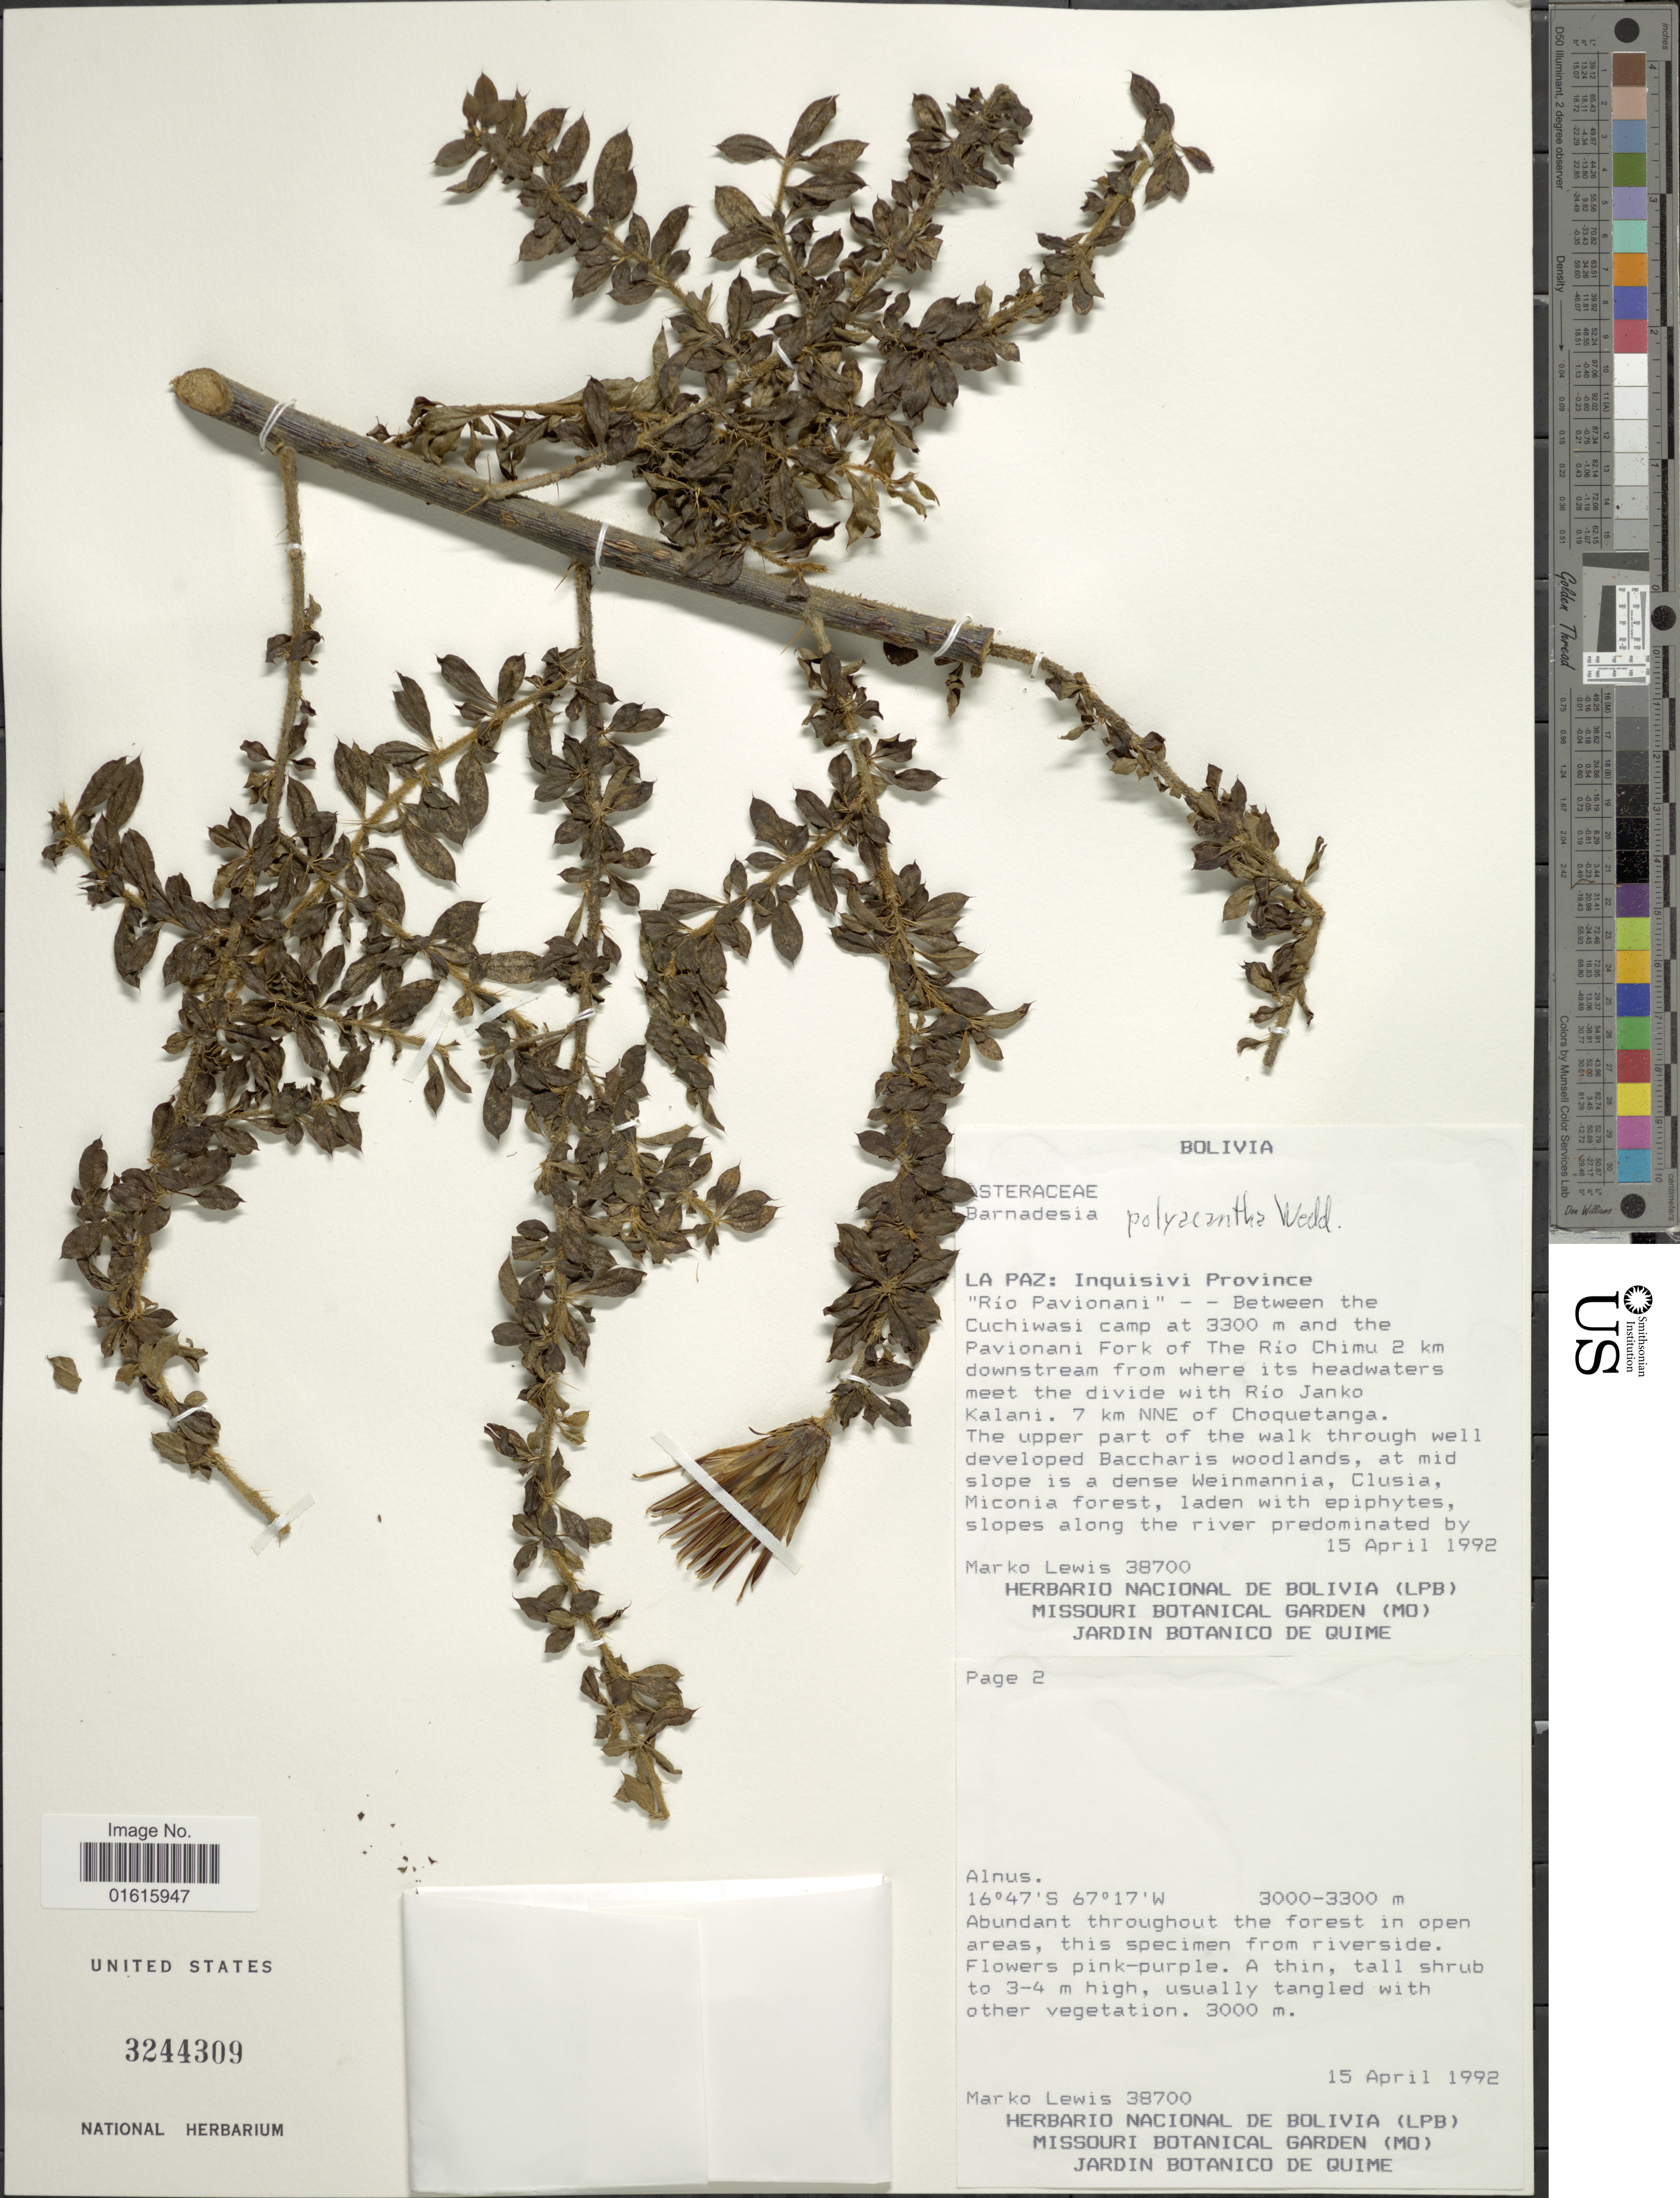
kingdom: Plantae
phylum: Tracheophyta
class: Magnoliopsida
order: Asterales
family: Asteraceae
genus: Barnadesia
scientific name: Barnadesia polyacantha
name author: Wedd.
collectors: M. A. Lewis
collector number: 38700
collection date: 1992-04-15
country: Bolivia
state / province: La Paz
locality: Inquisivi Province. "Rio Pavionani"Between the Cuchiwasi camp at 3300 m and the Pavionani Fork of the Rio Chimu 2 km downstream from where its headwaters meet the divide with Rio Janko Kalani. 7 km NNE of Choquetanga.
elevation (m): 3000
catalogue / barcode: US 3244309